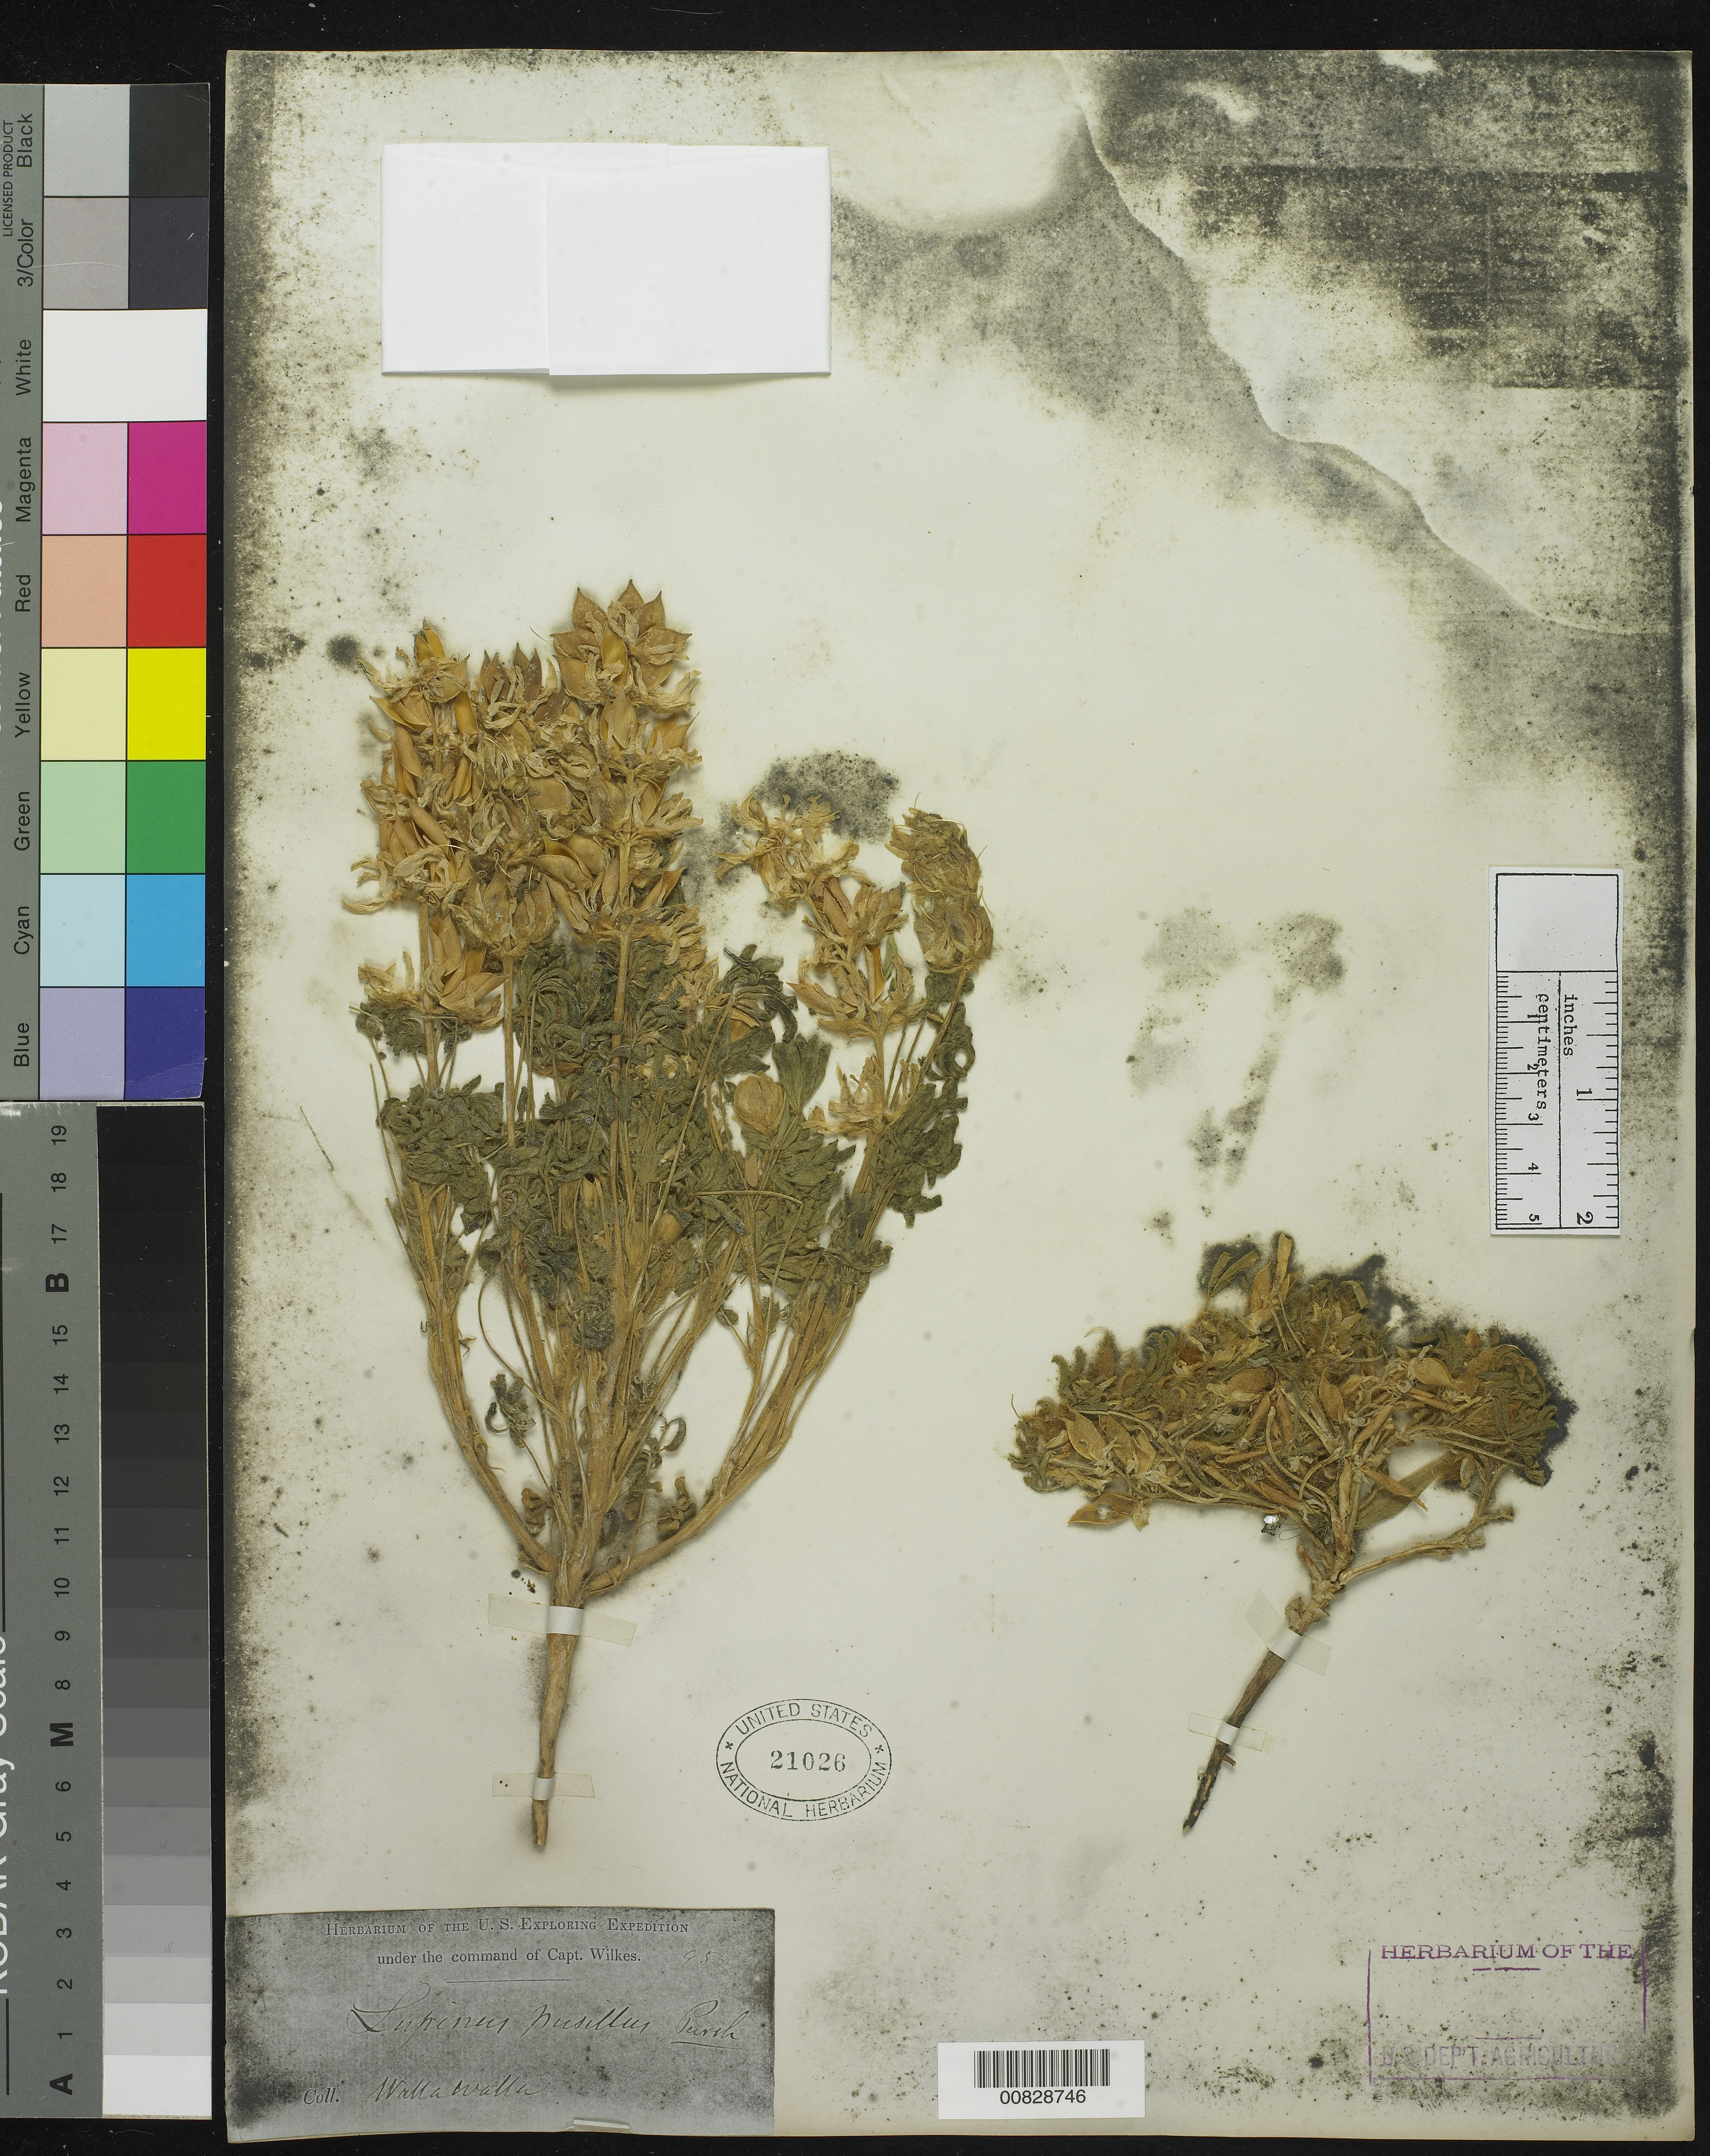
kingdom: Plantae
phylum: Tracheophyta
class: Magnoliopsida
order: Fabales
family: Fabaceae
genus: Lupinus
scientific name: Lupinus pusillus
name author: Pursh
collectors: Wilkes Explor. Exped.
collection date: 1838/1842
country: United States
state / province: Washington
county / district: Walla Walla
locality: Walla Walla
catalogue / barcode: US 21026